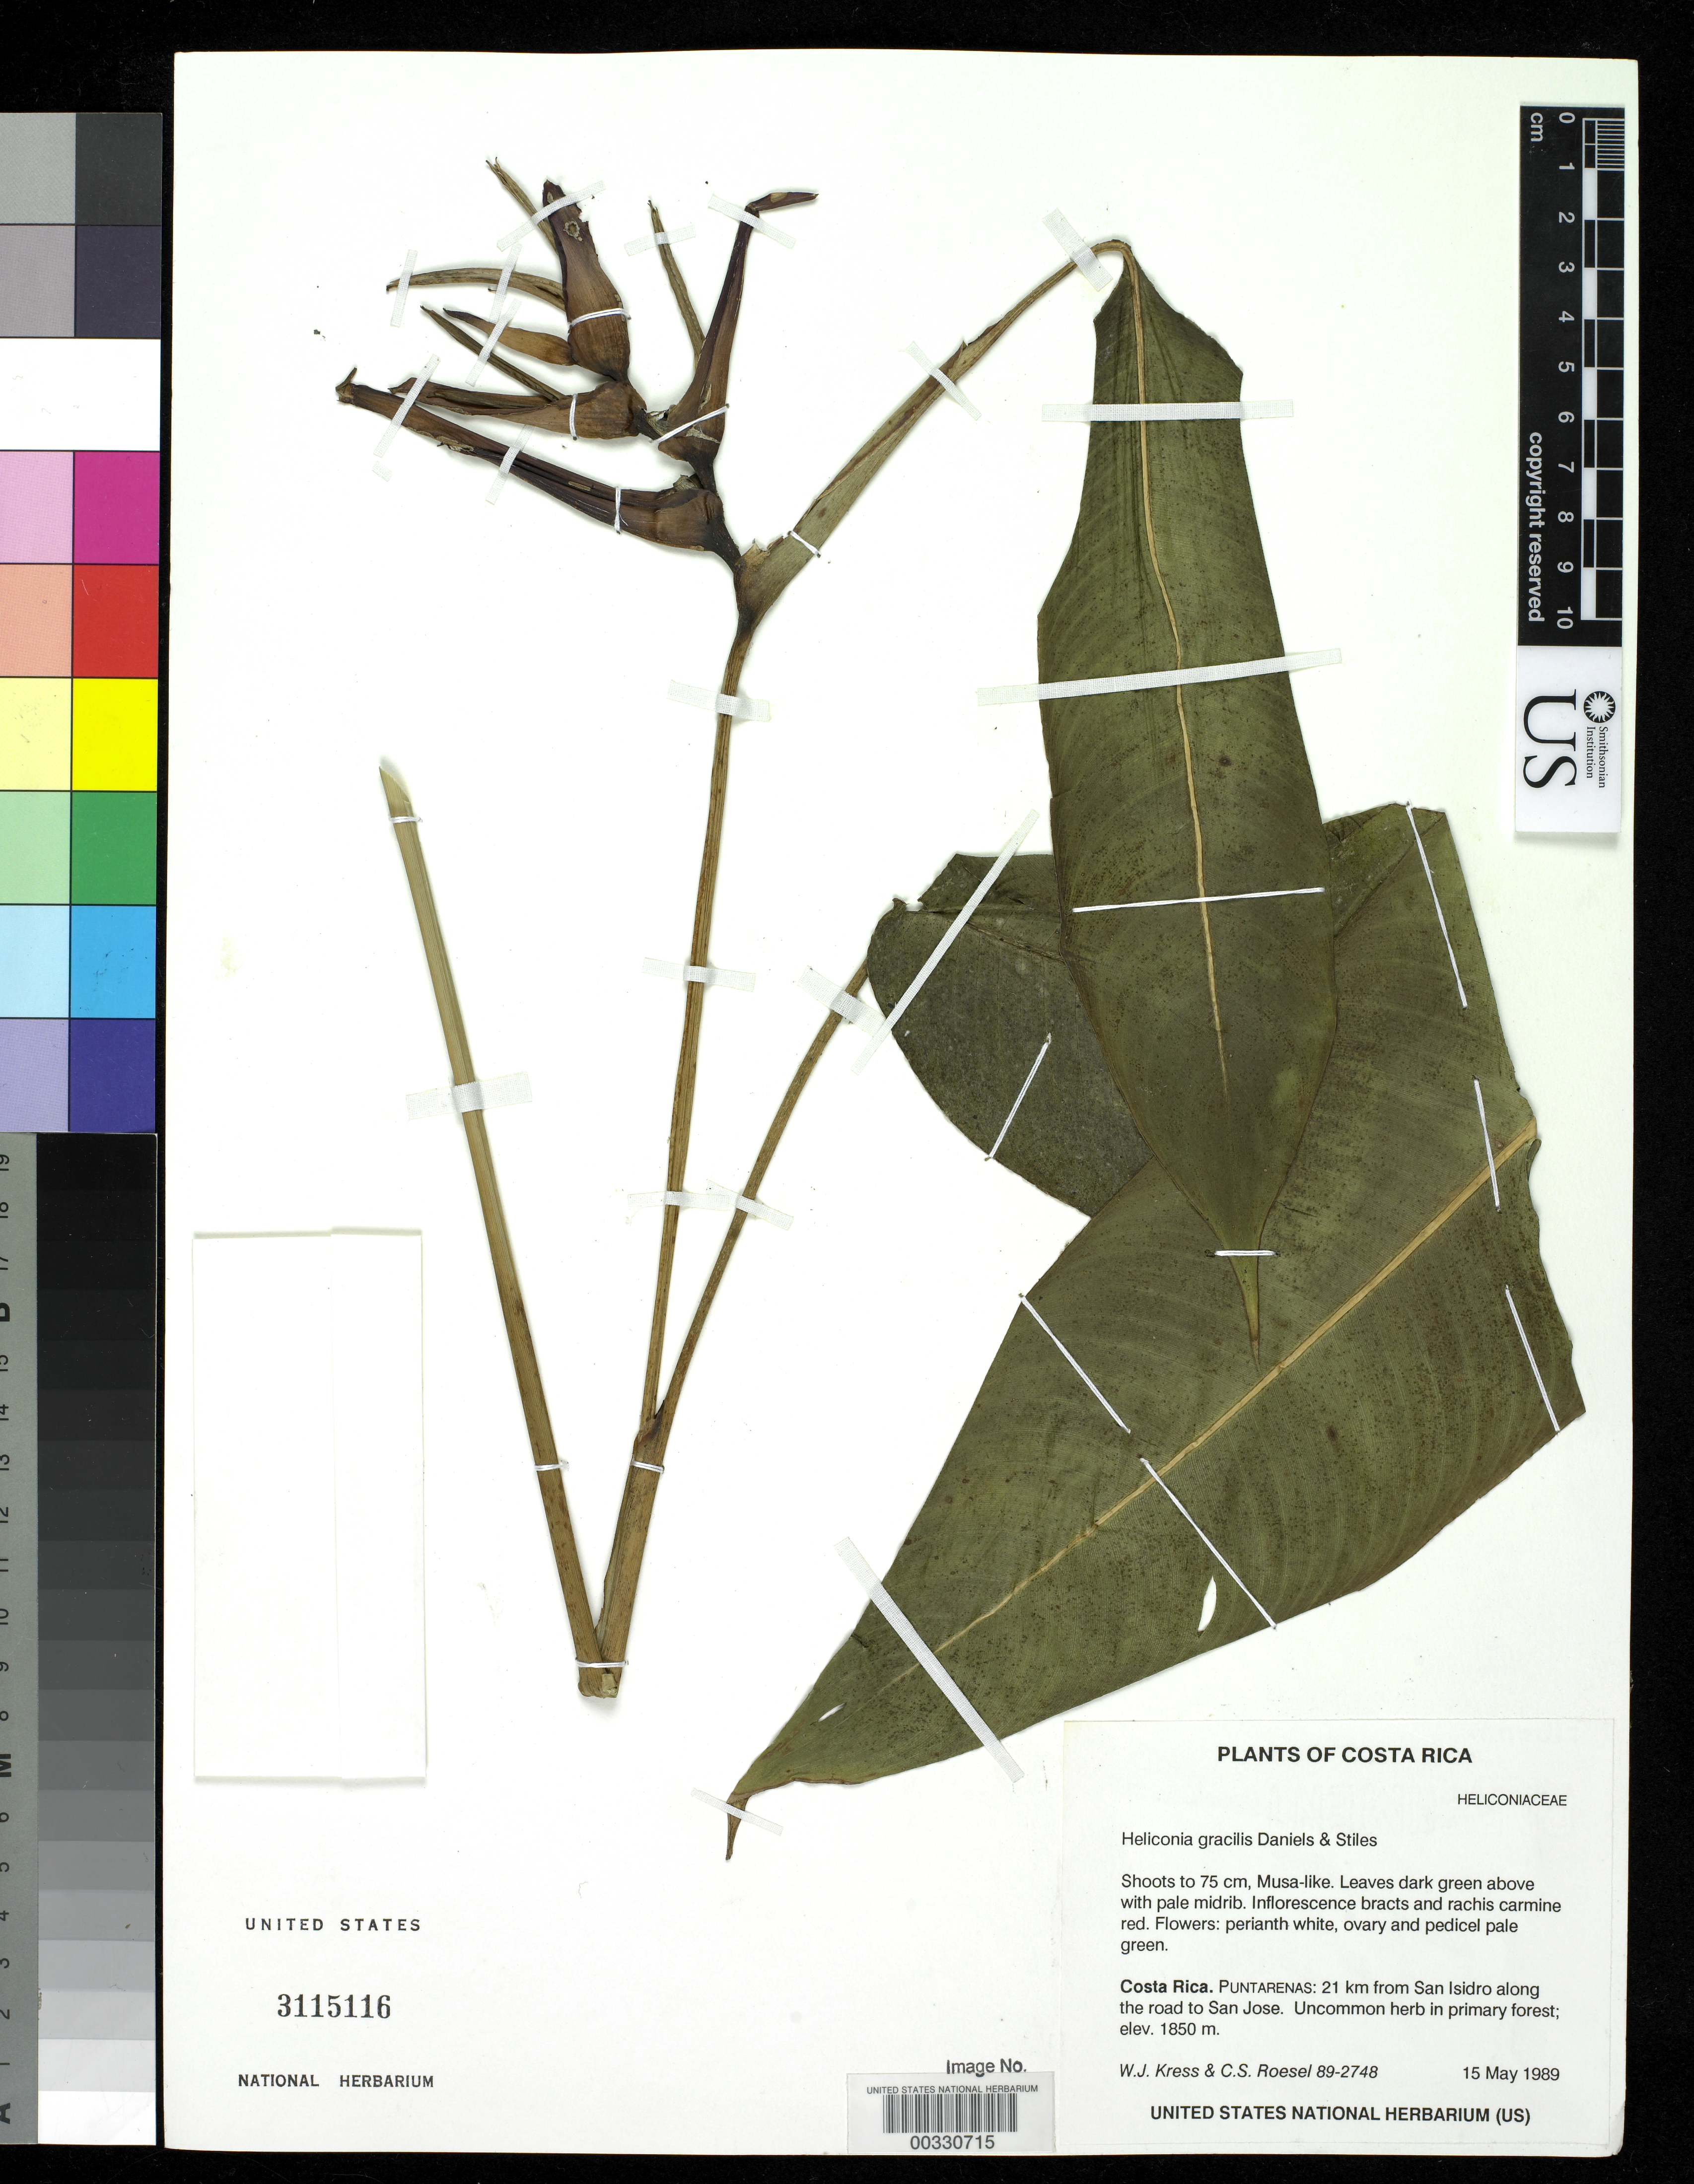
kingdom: Plantae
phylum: Tracheophyta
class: Liliopsida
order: Zingiberales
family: Heliconiaceae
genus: Heliconia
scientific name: Heliconia gracilis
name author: G.S. Daniels & F.G. Stiles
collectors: W. J. Kress & C. S. Roesel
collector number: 89-2748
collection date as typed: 15 May 1989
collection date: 1989-05-15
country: Costa Rica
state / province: Puntarenas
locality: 21 km from san isidro along road to san jose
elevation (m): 1850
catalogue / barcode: US 3115116